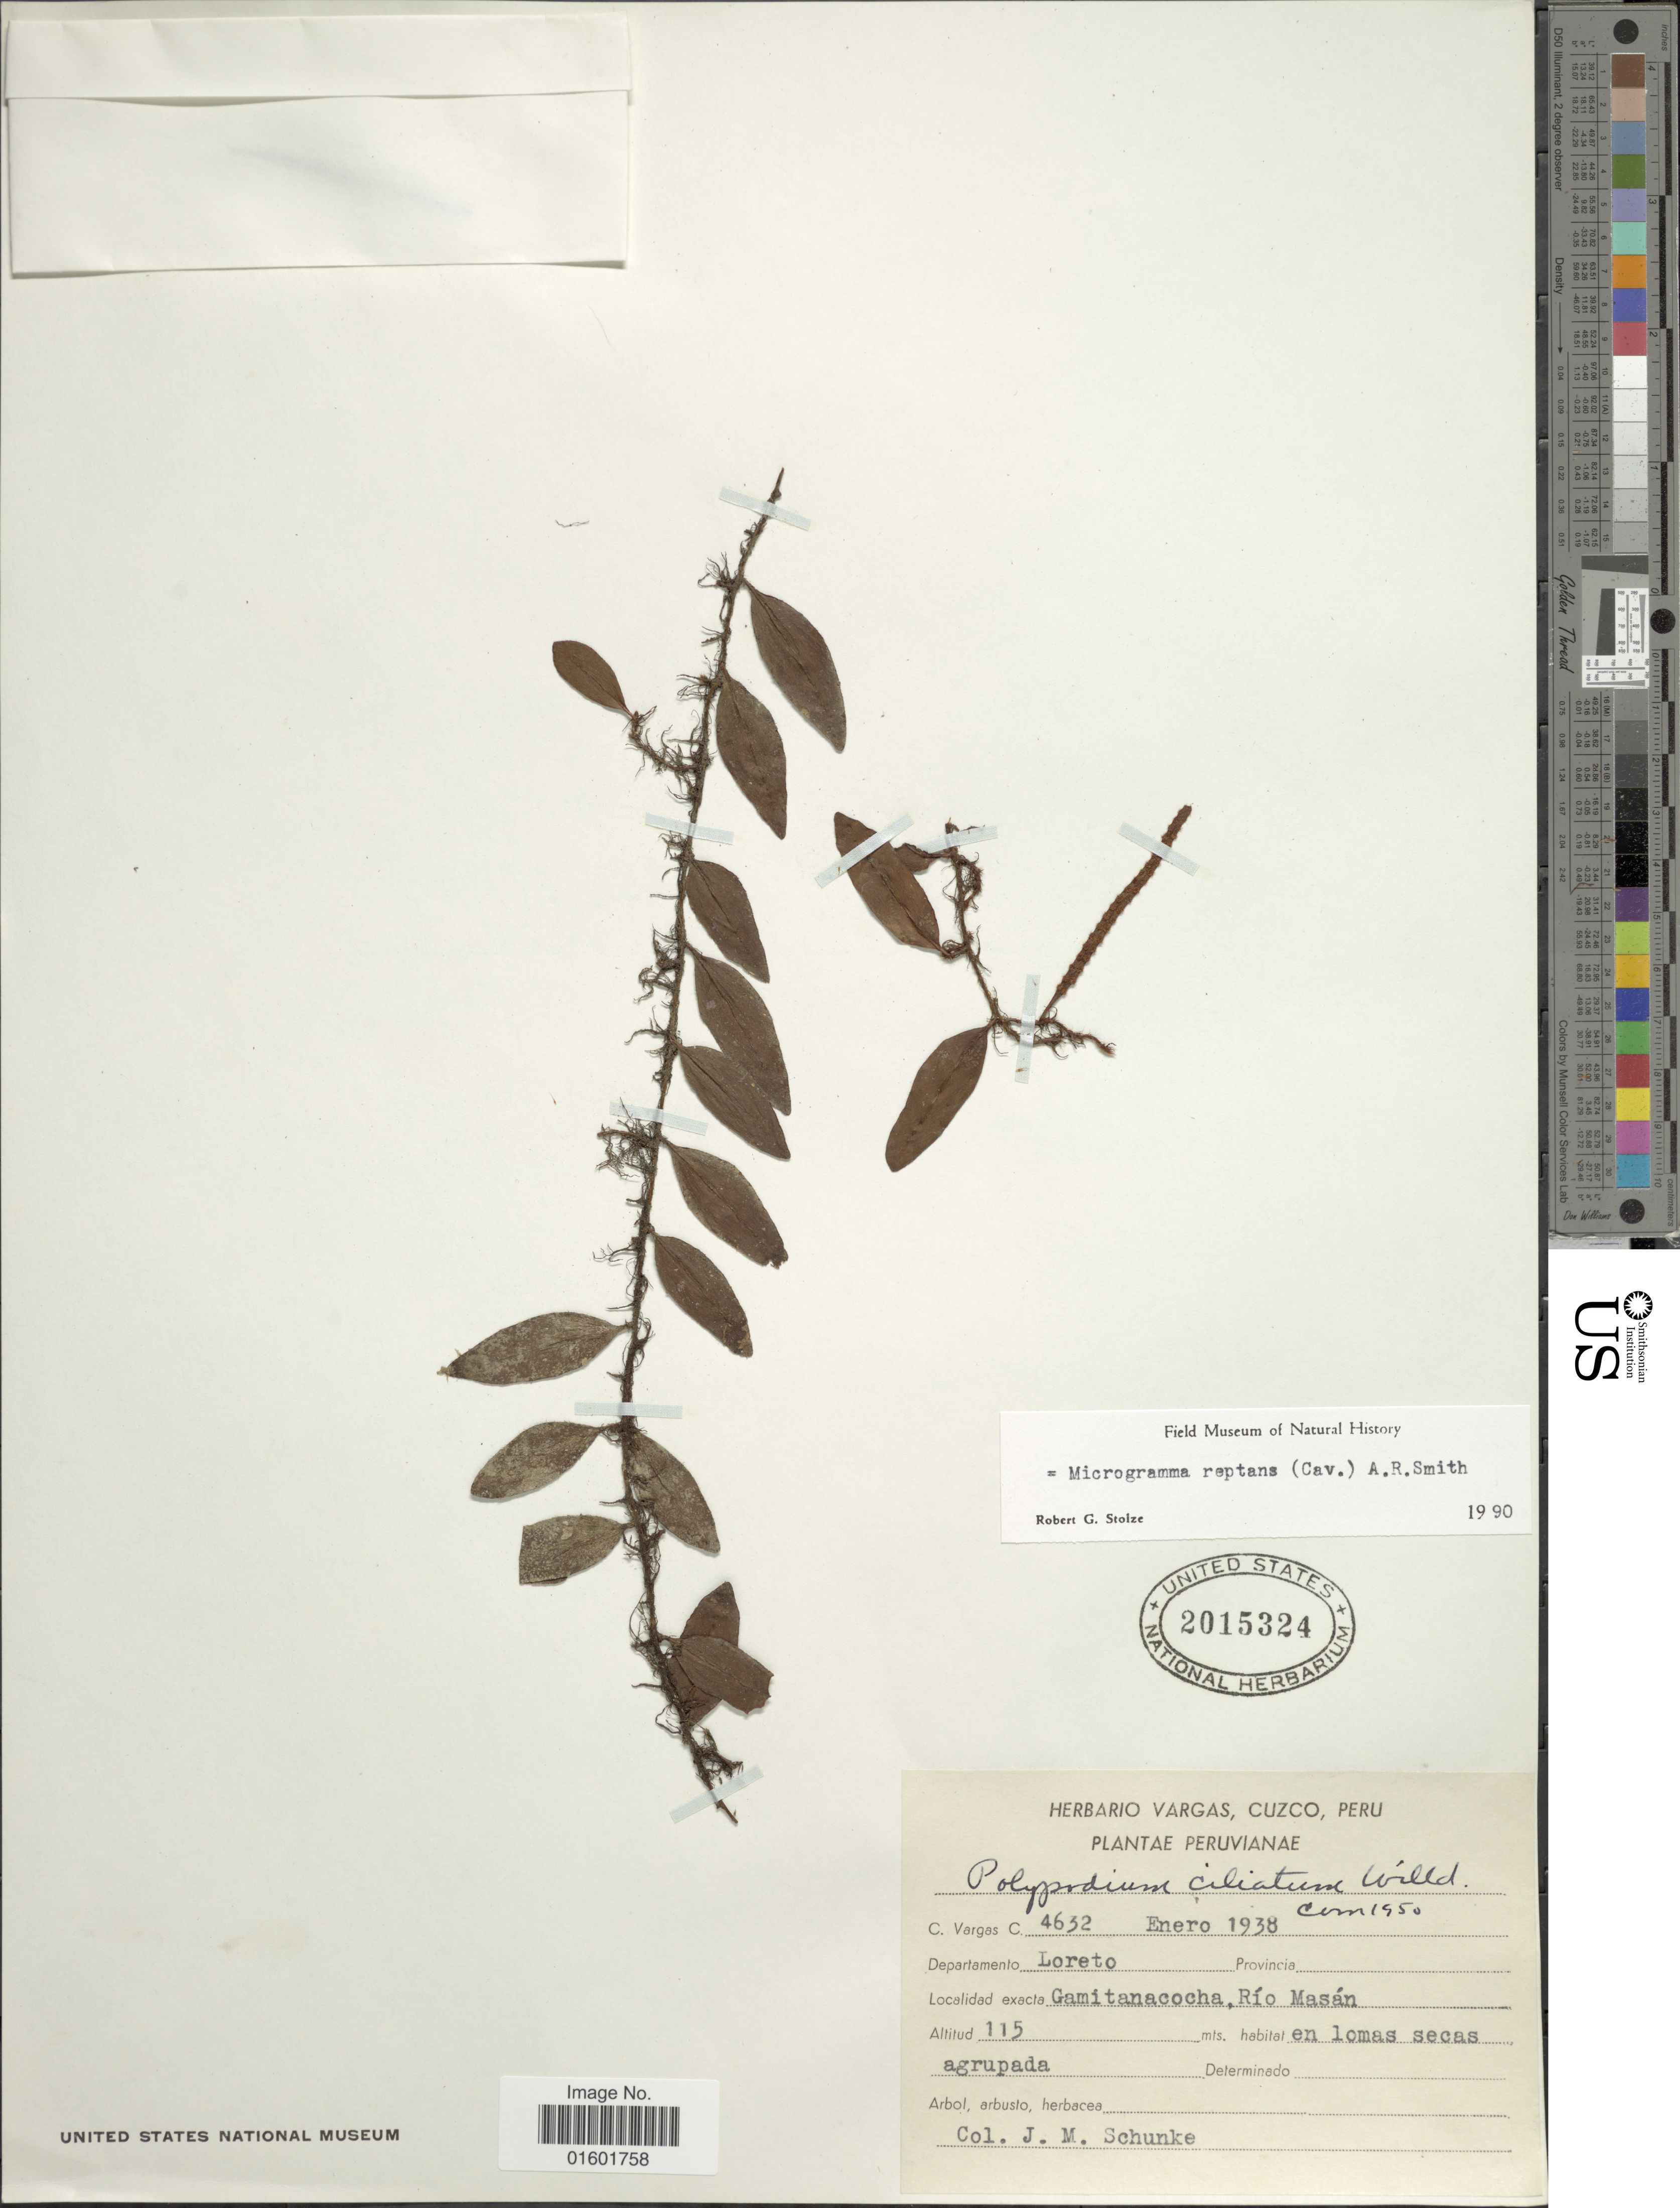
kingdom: Plantae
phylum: Tracheophyta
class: Polypodiopsida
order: Polypodiales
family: Polypodiaceae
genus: Microgramma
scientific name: Microgramma reptans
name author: (Cav.) A.R. Sm.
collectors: J. M. Schunke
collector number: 4632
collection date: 1938-01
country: Peru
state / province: Loreto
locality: Gamitanacocha, Rio Masan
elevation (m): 115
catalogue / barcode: US 2015324